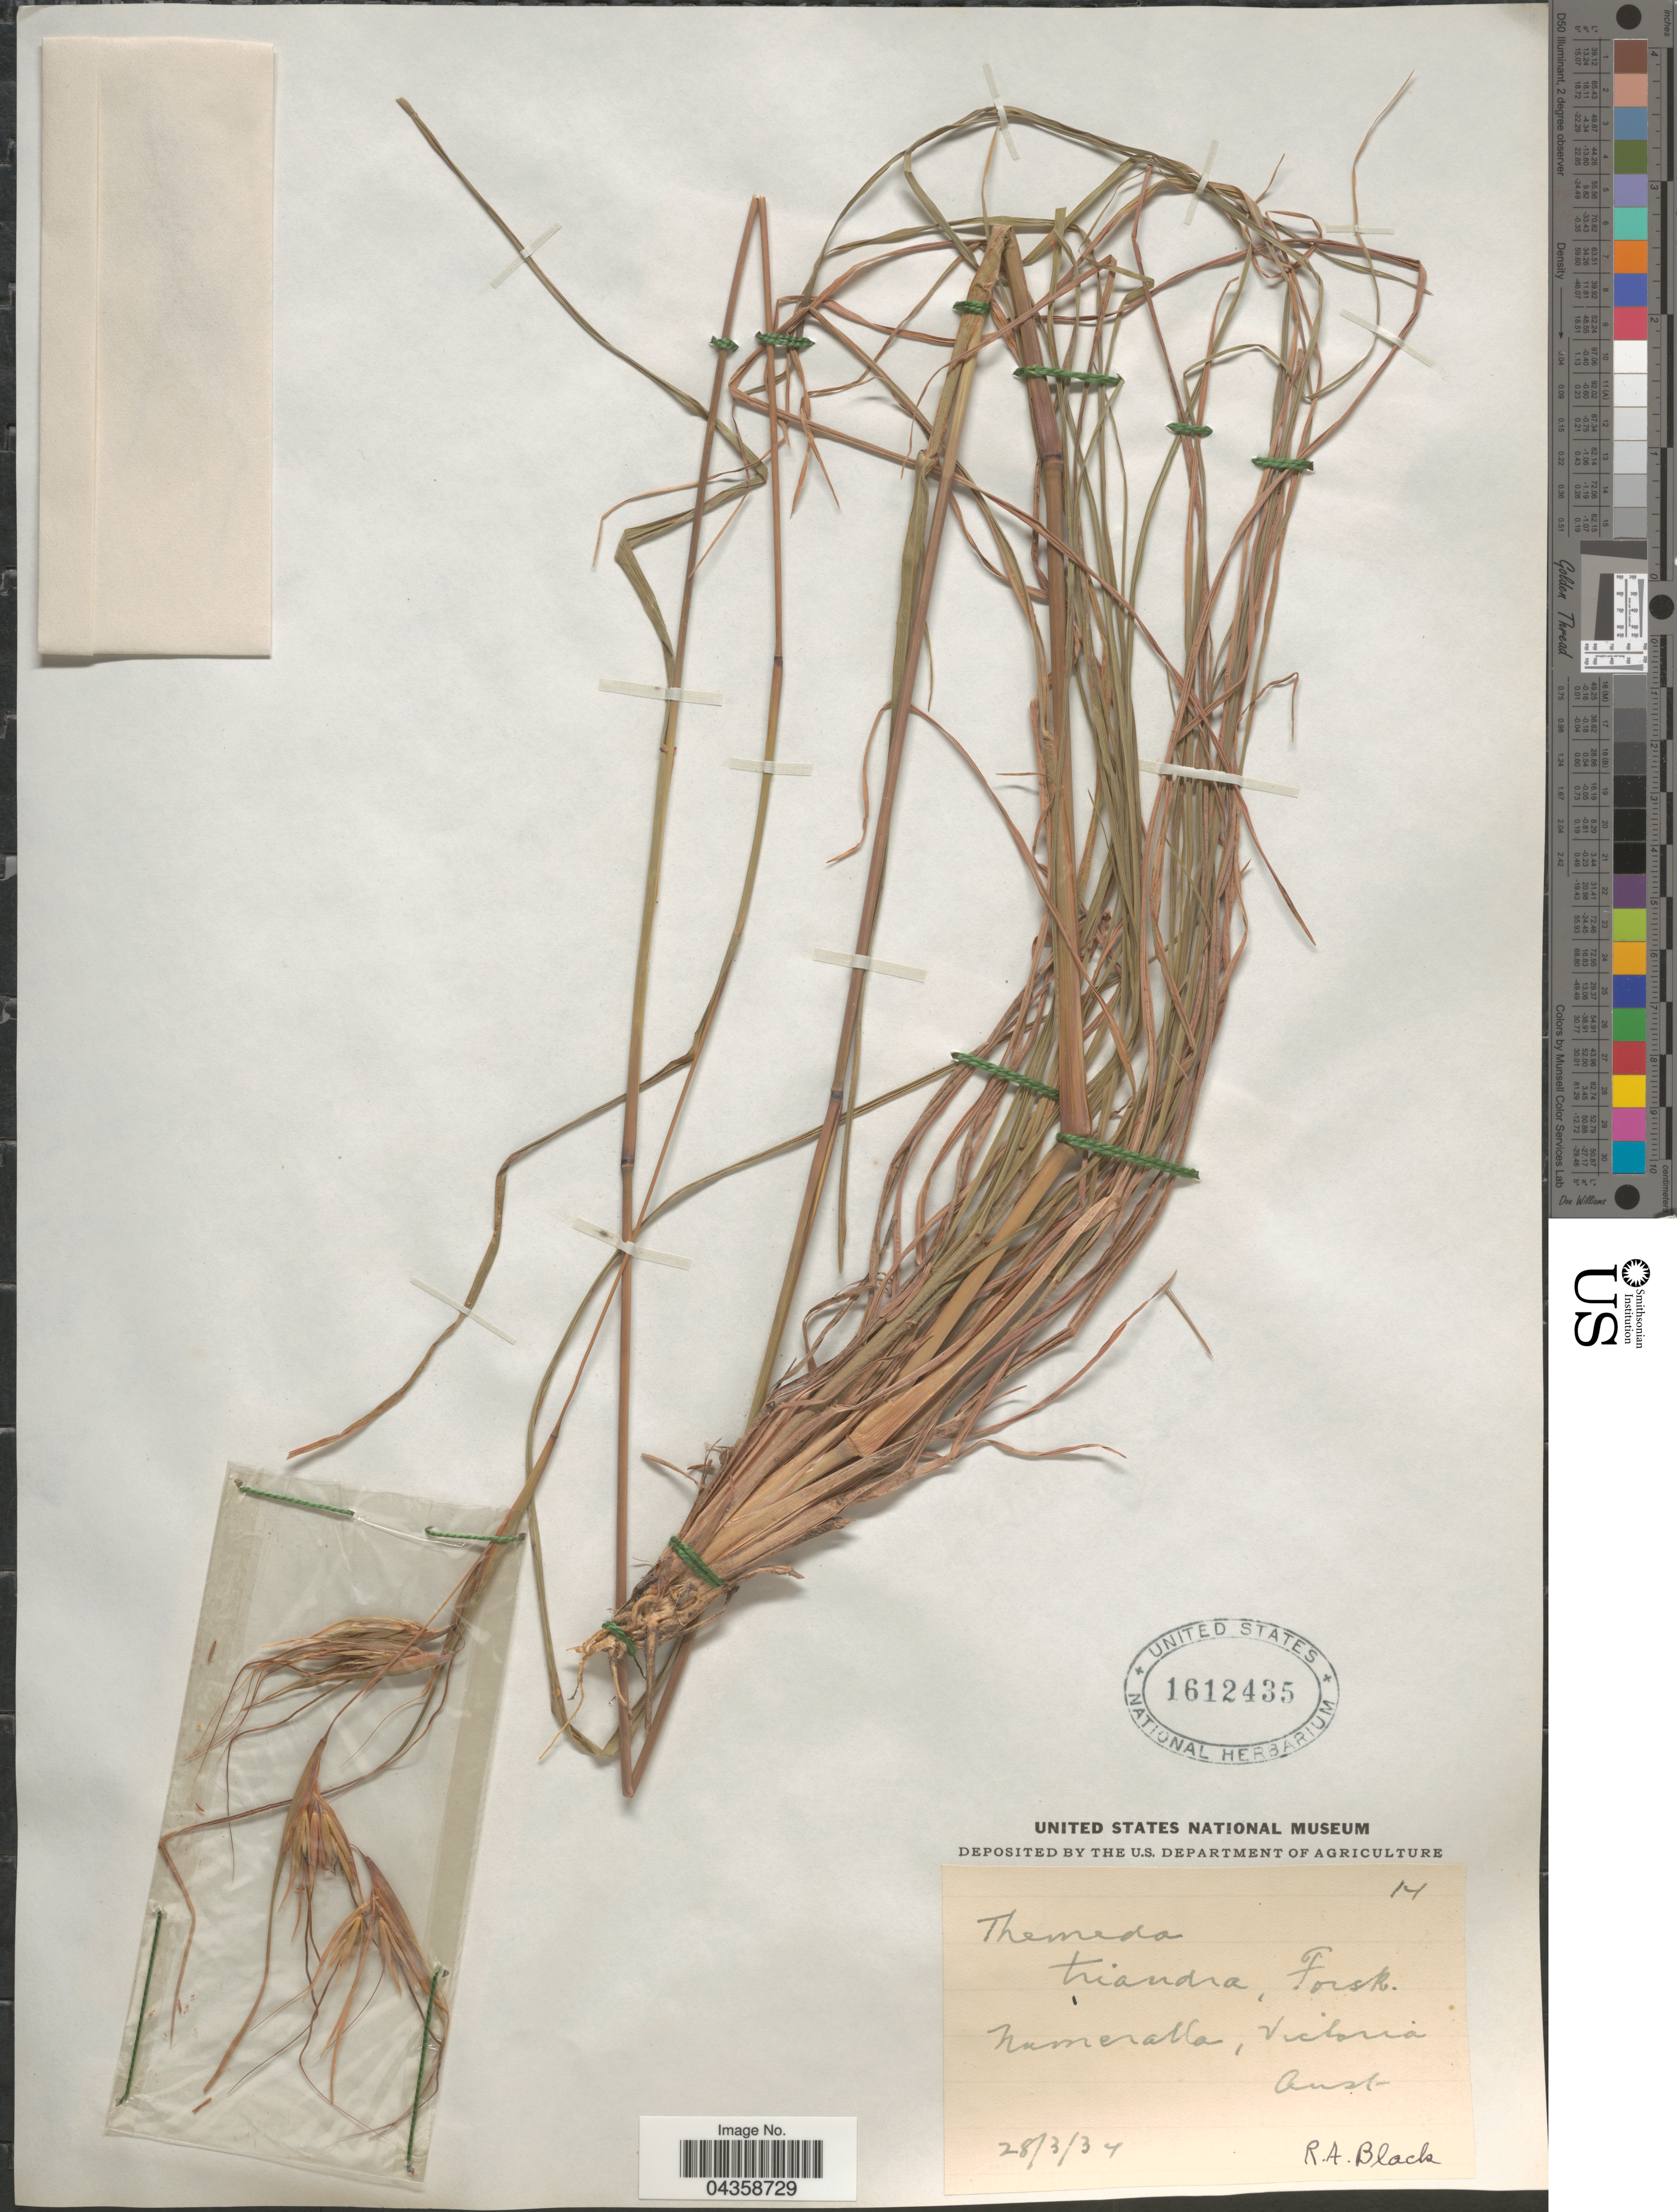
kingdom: Plantae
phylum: Tracheophyta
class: Liliopsida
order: Poales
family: Poaceae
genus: Themeda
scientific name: Themeda triandra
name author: Forssk.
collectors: R. A. Black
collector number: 14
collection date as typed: Transcribed d/m/y: 28/3/34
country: Australia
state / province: Victoria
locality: Numeralla, Victoria.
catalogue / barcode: US 1612435